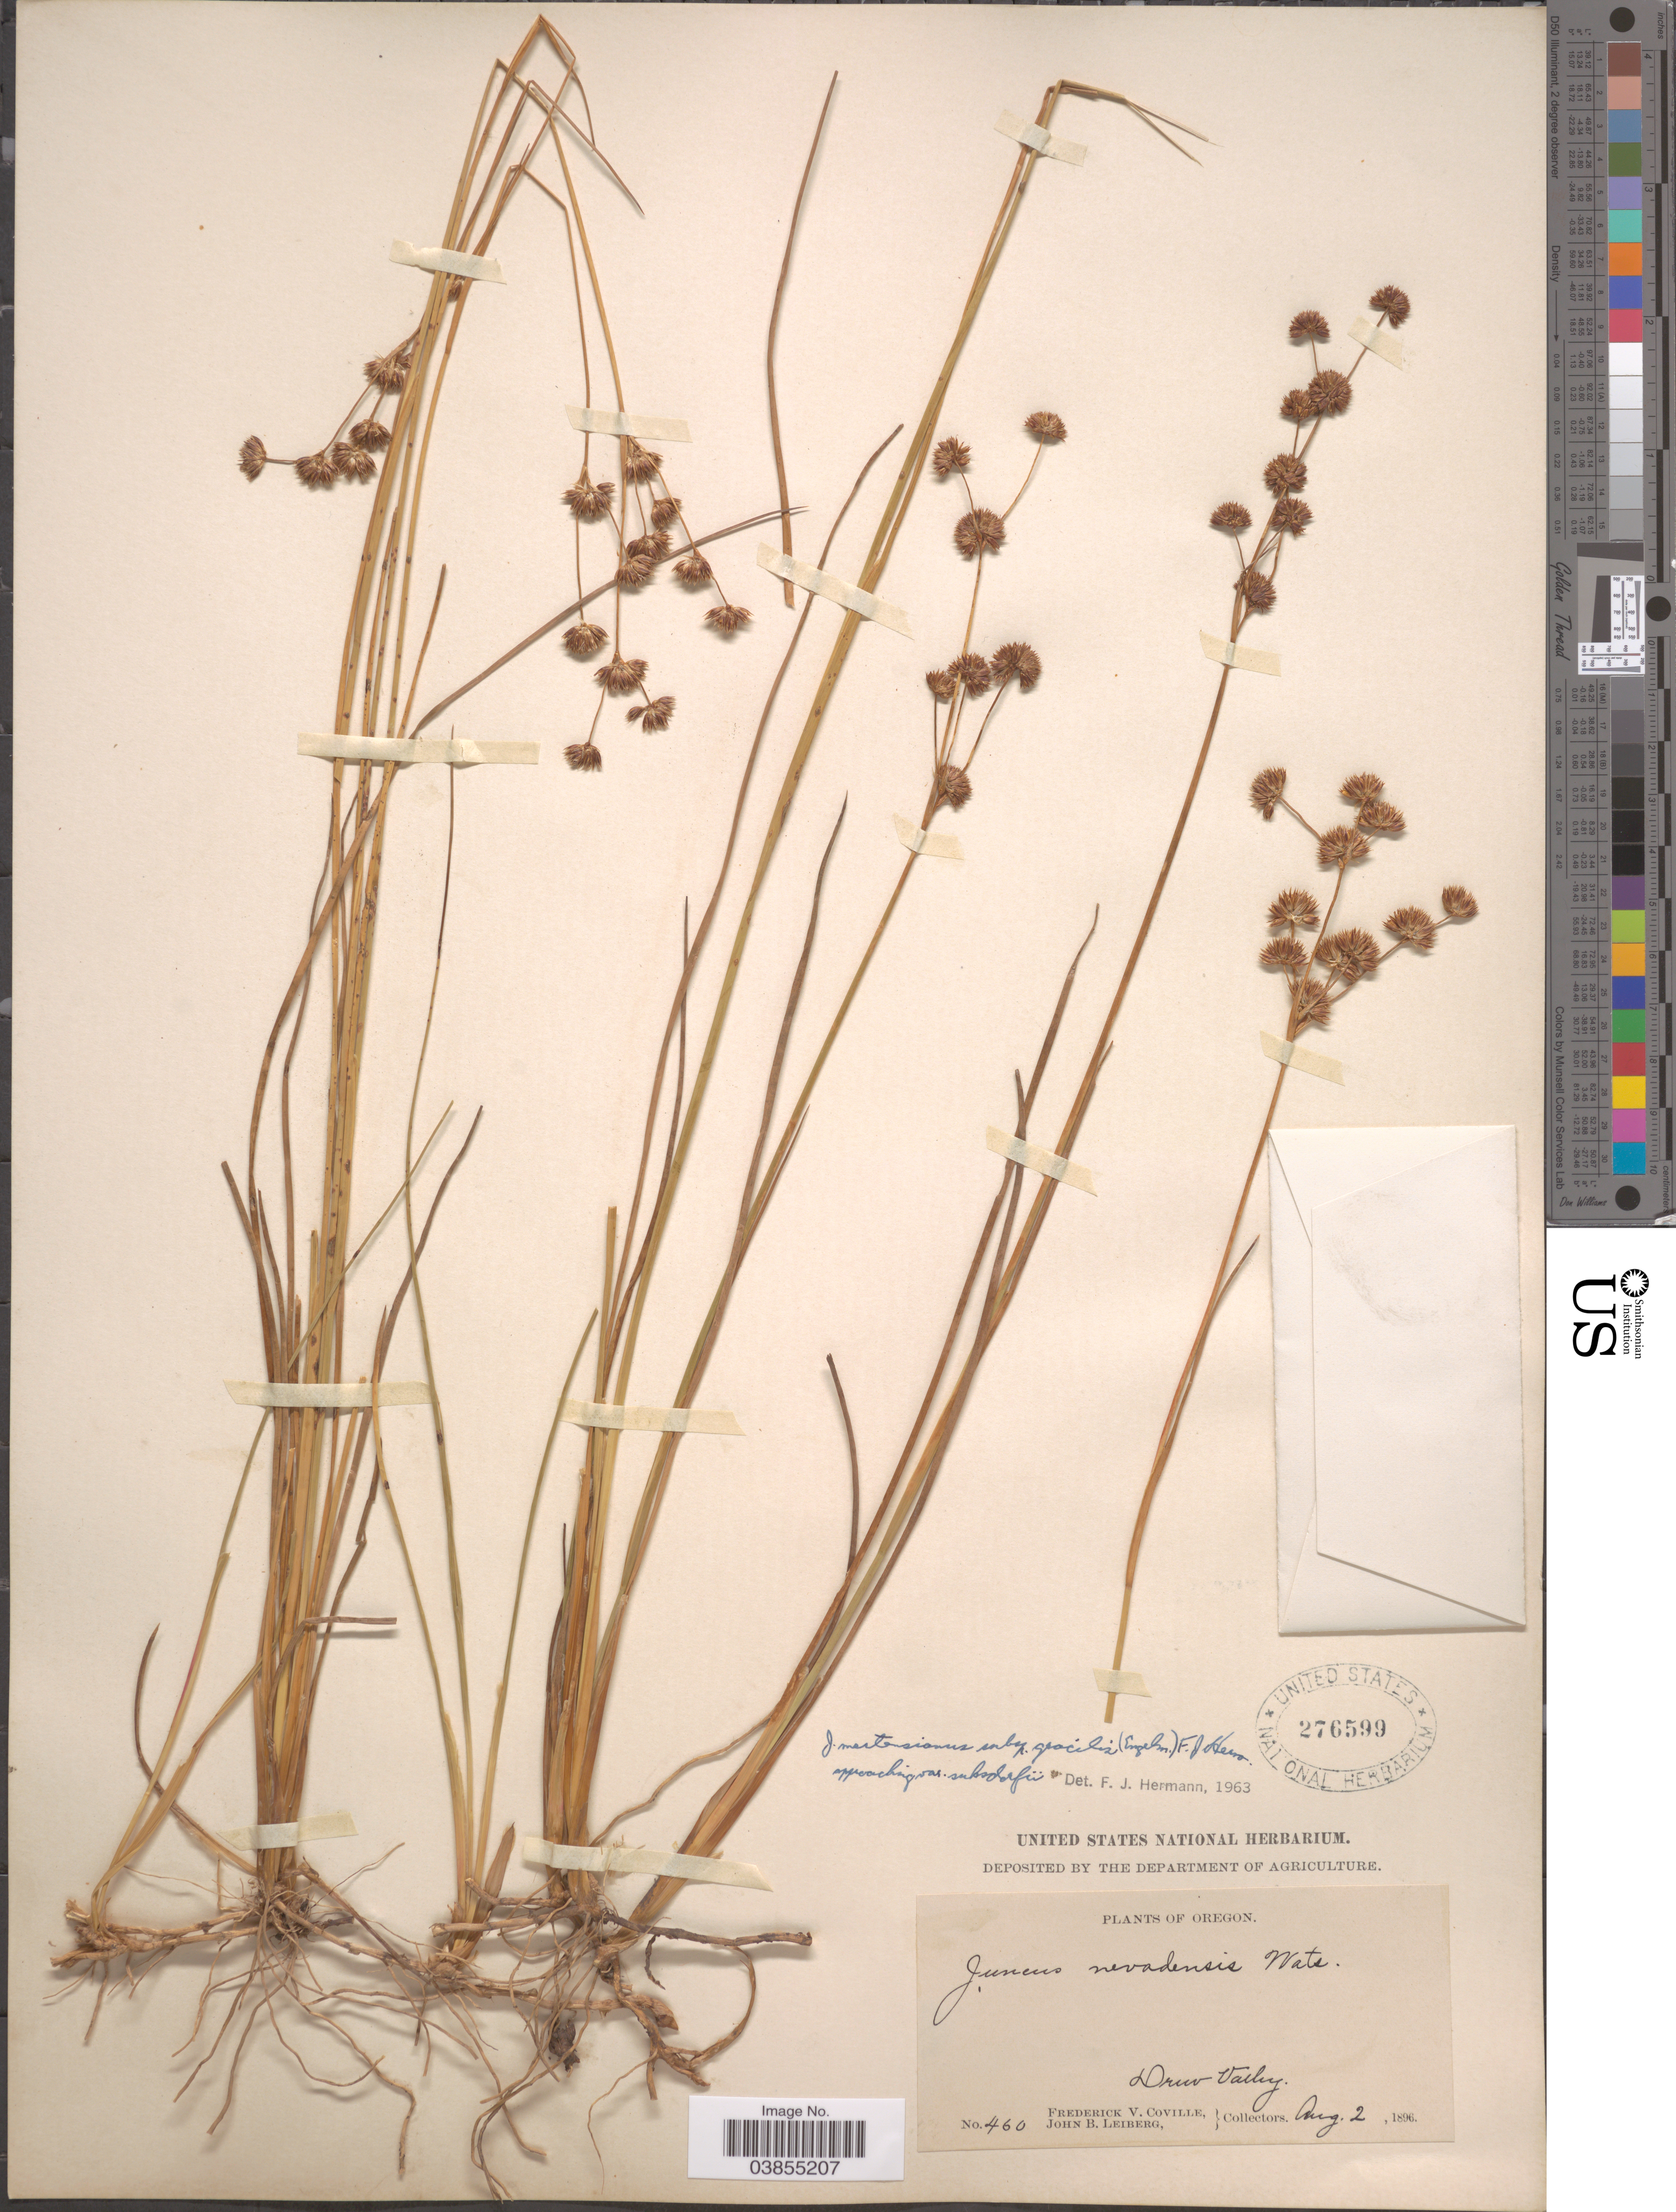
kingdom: Plantae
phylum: Tracheophyta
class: Liliopsida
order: Poales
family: Juncaceae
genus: Juncus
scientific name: Juncus mertensianus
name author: Bong.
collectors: F. V. Coville & J. B. Leiberg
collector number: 460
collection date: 1896-08-02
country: United States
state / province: Oregon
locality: Drew Valley.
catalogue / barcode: US 276599